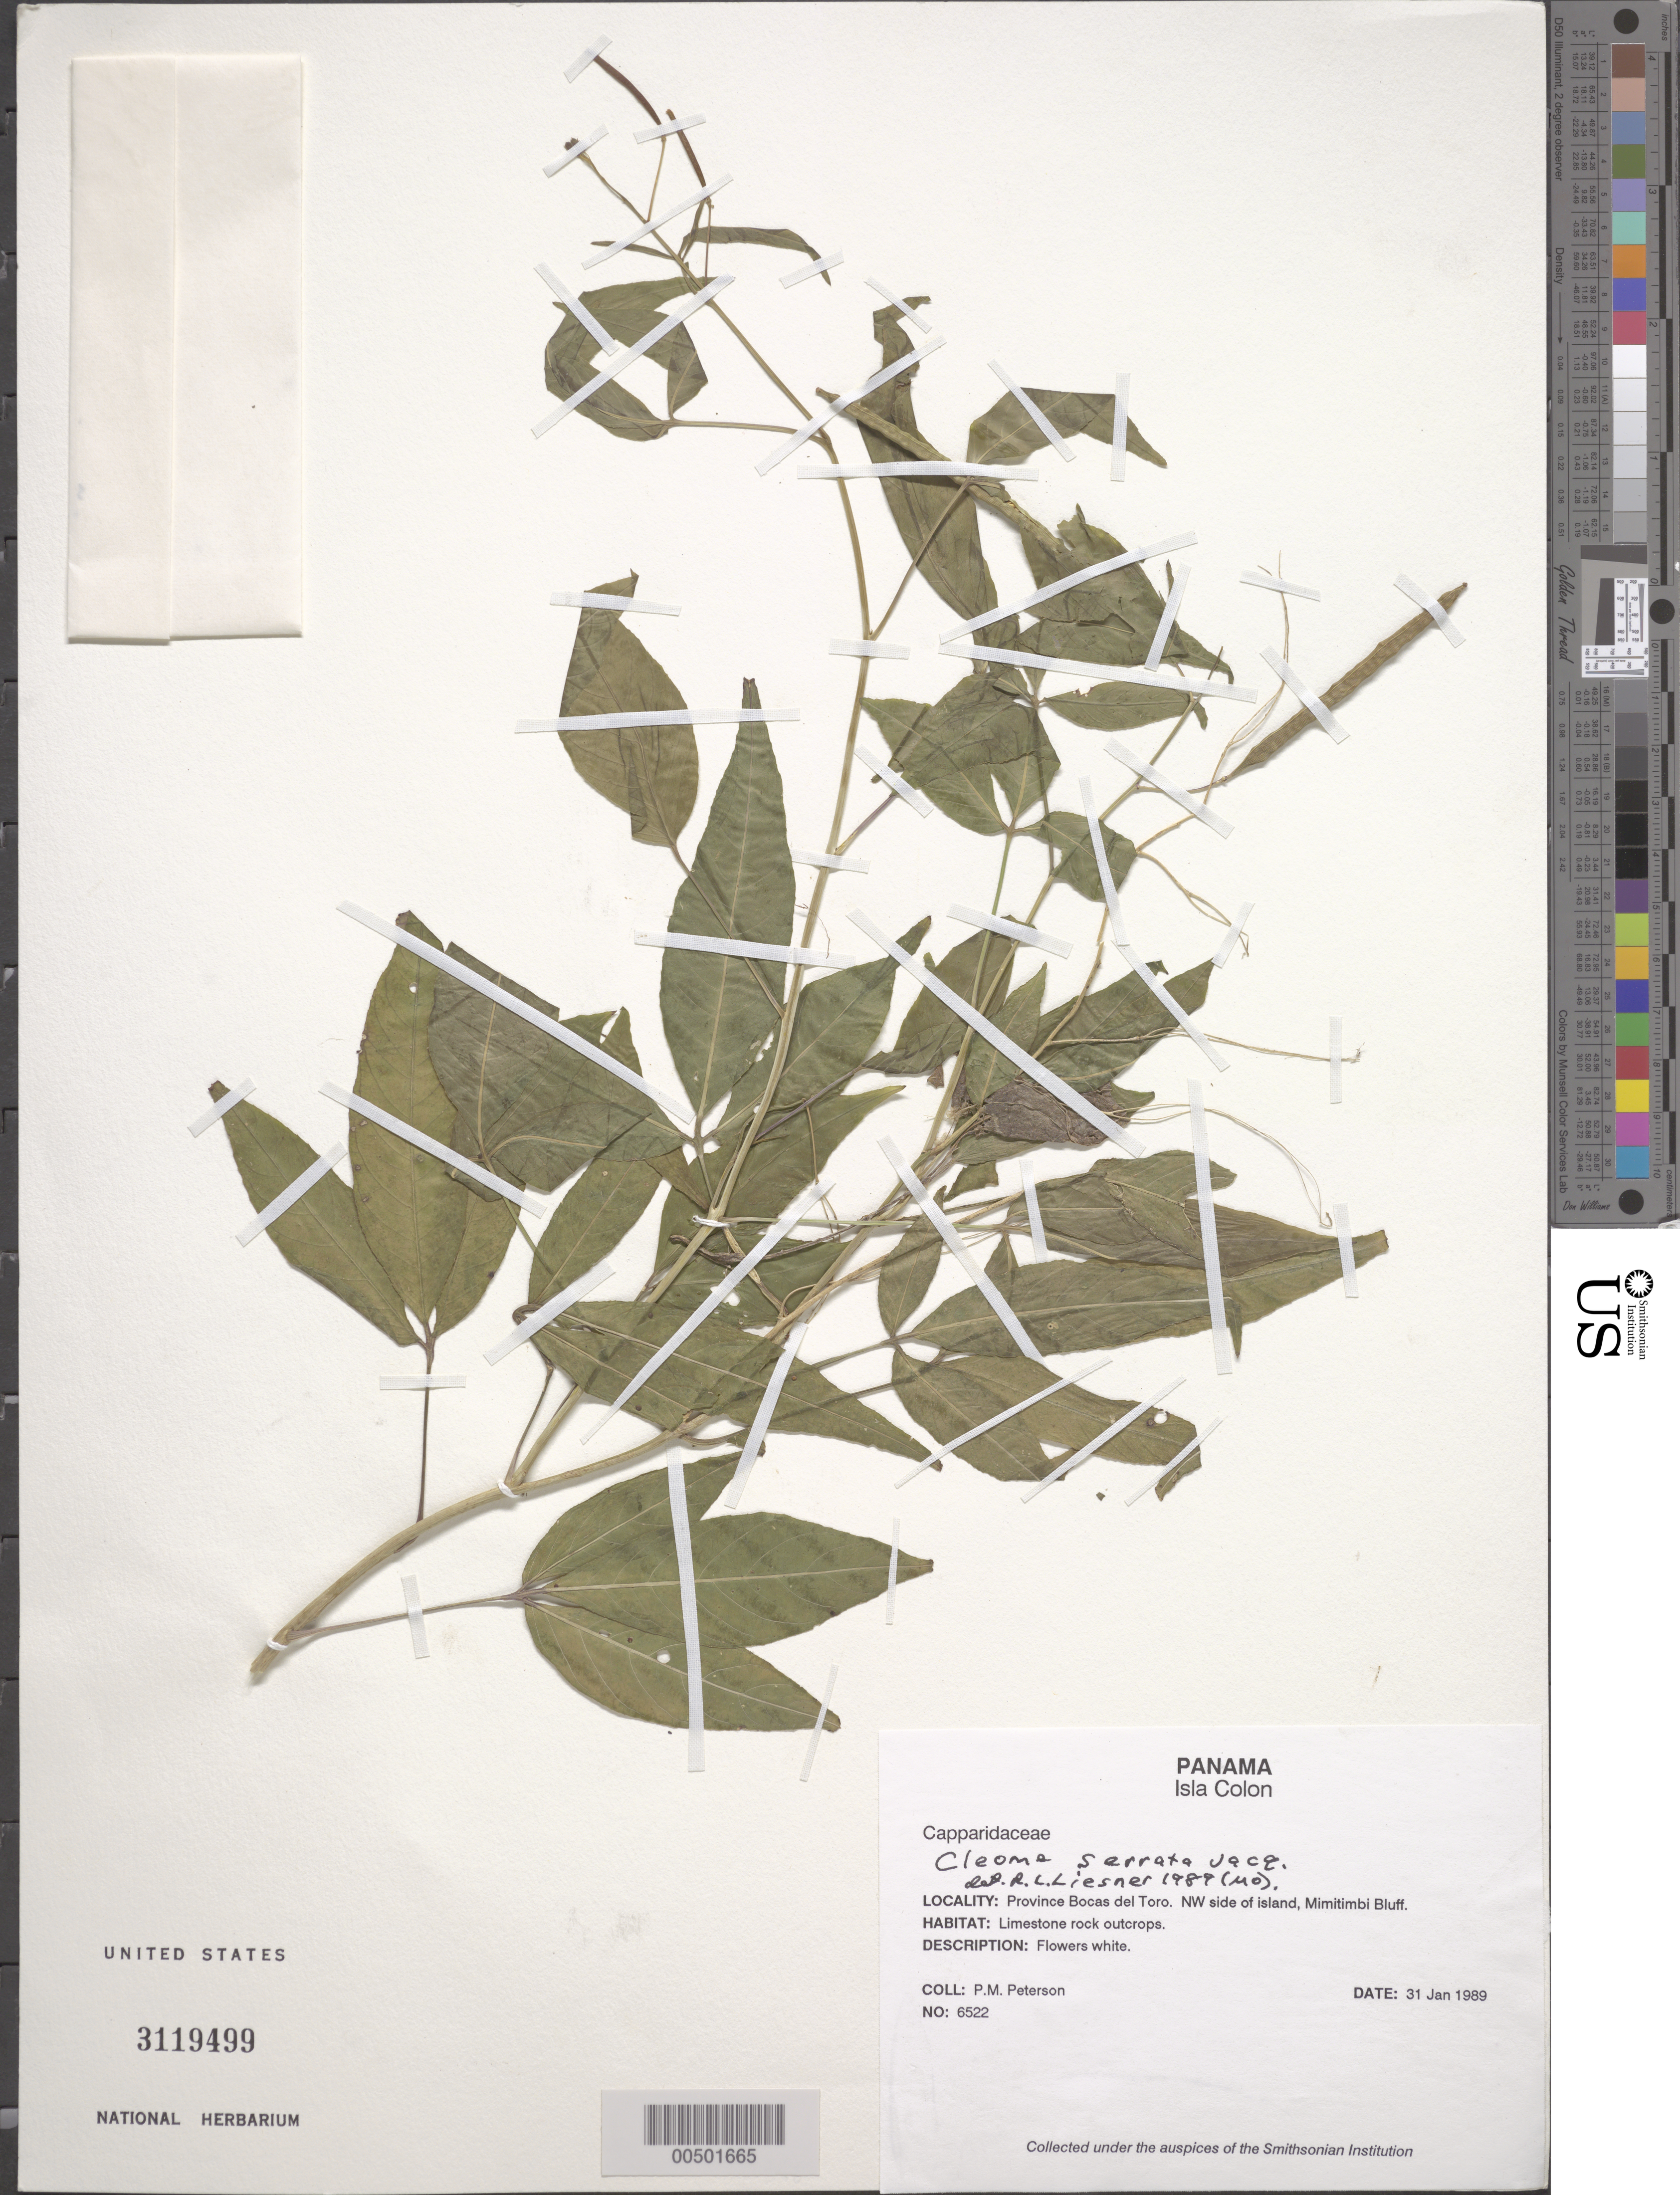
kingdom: Plantae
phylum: Tracheophyta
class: Magnoliopsida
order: Brassicales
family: Cleomaceae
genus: Cleoserrata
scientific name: Cleoserrata serrata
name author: (Jacq.) Iltis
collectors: P. M. Peterson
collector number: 06522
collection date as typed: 31 Jan 1989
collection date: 1989-01-31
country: Panama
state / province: Bocas del Toro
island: Colón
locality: Isla Colon, NW side of Island, Mimitimbi Bluff.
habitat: Limestone rock outcrops.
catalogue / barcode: US 3119499